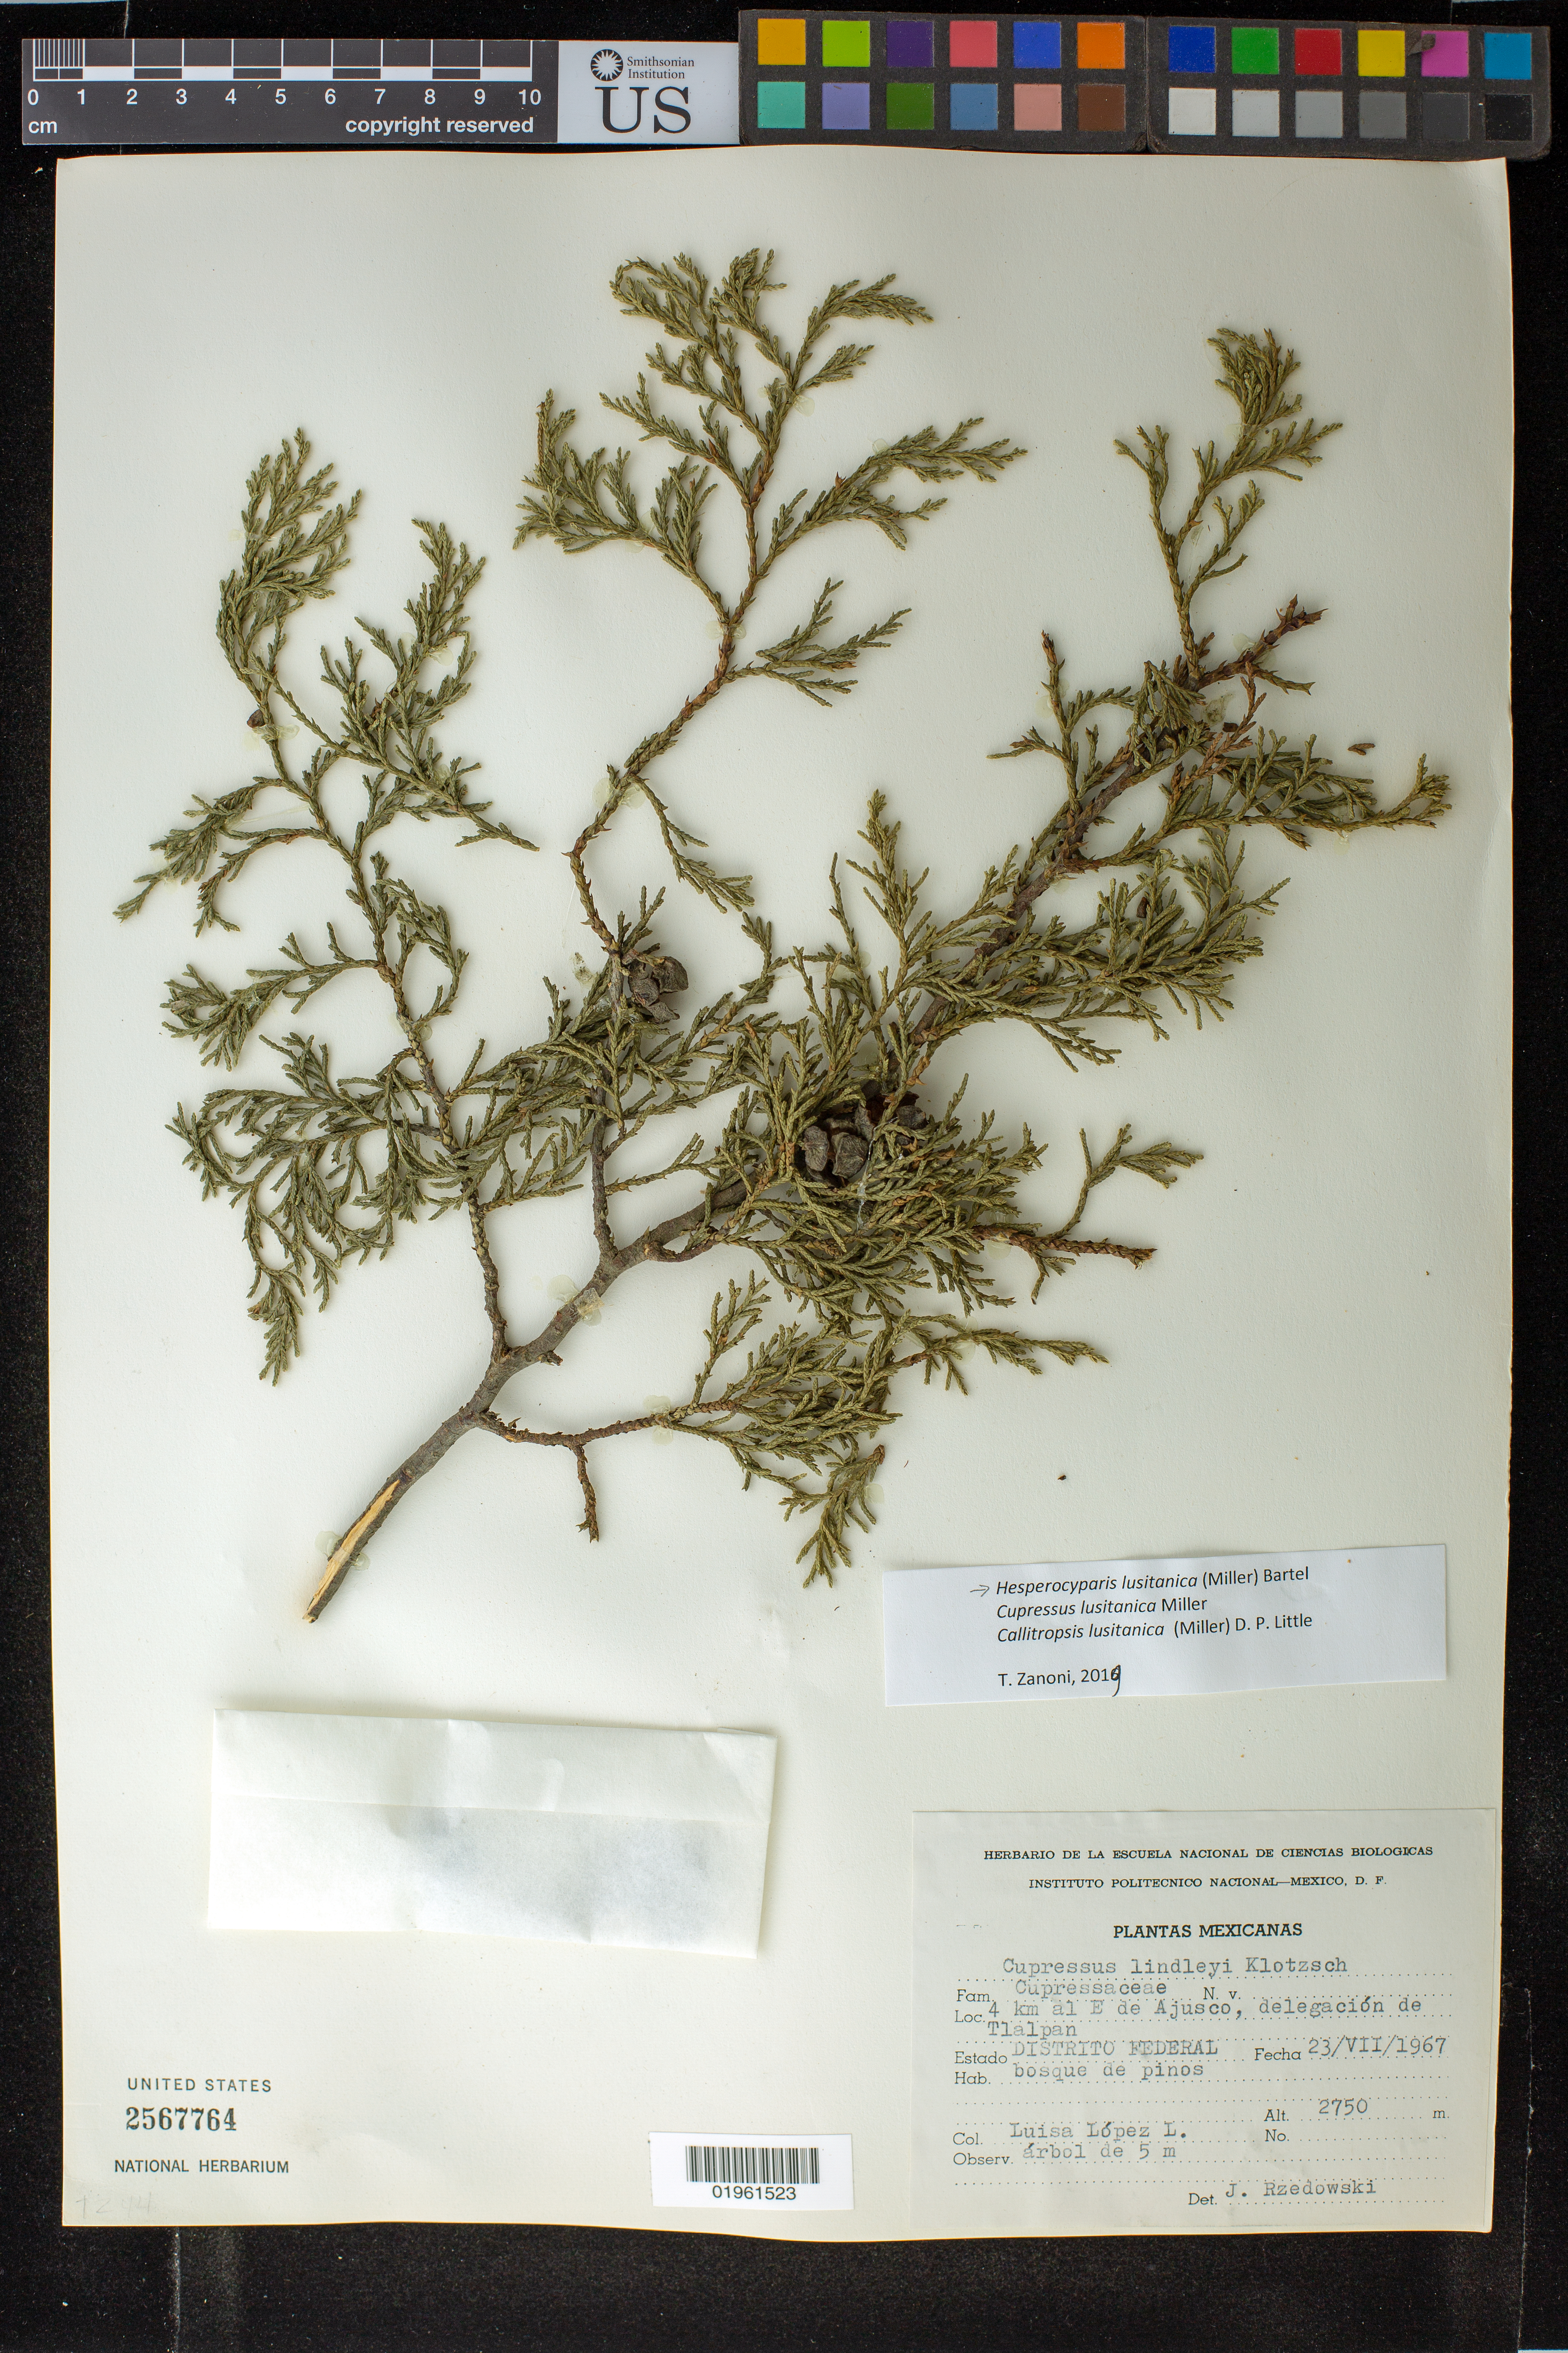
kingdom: Plantae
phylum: Tracheophyta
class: Pinopsida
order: Pinales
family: Cupressaceae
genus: Hesperocyparis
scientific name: Hesperocyparis lusitanica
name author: (Miller) Bartel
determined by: Zanoni, T. A., (NY), New York Botanical Garden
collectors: L. Lopez L.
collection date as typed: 23/VII/1967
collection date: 1967-07-23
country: Mexico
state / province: Distrito Federal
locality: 4 km al E de Ajusco, delegacion de Tlalpan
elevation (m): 2750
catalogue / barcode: US 2567764